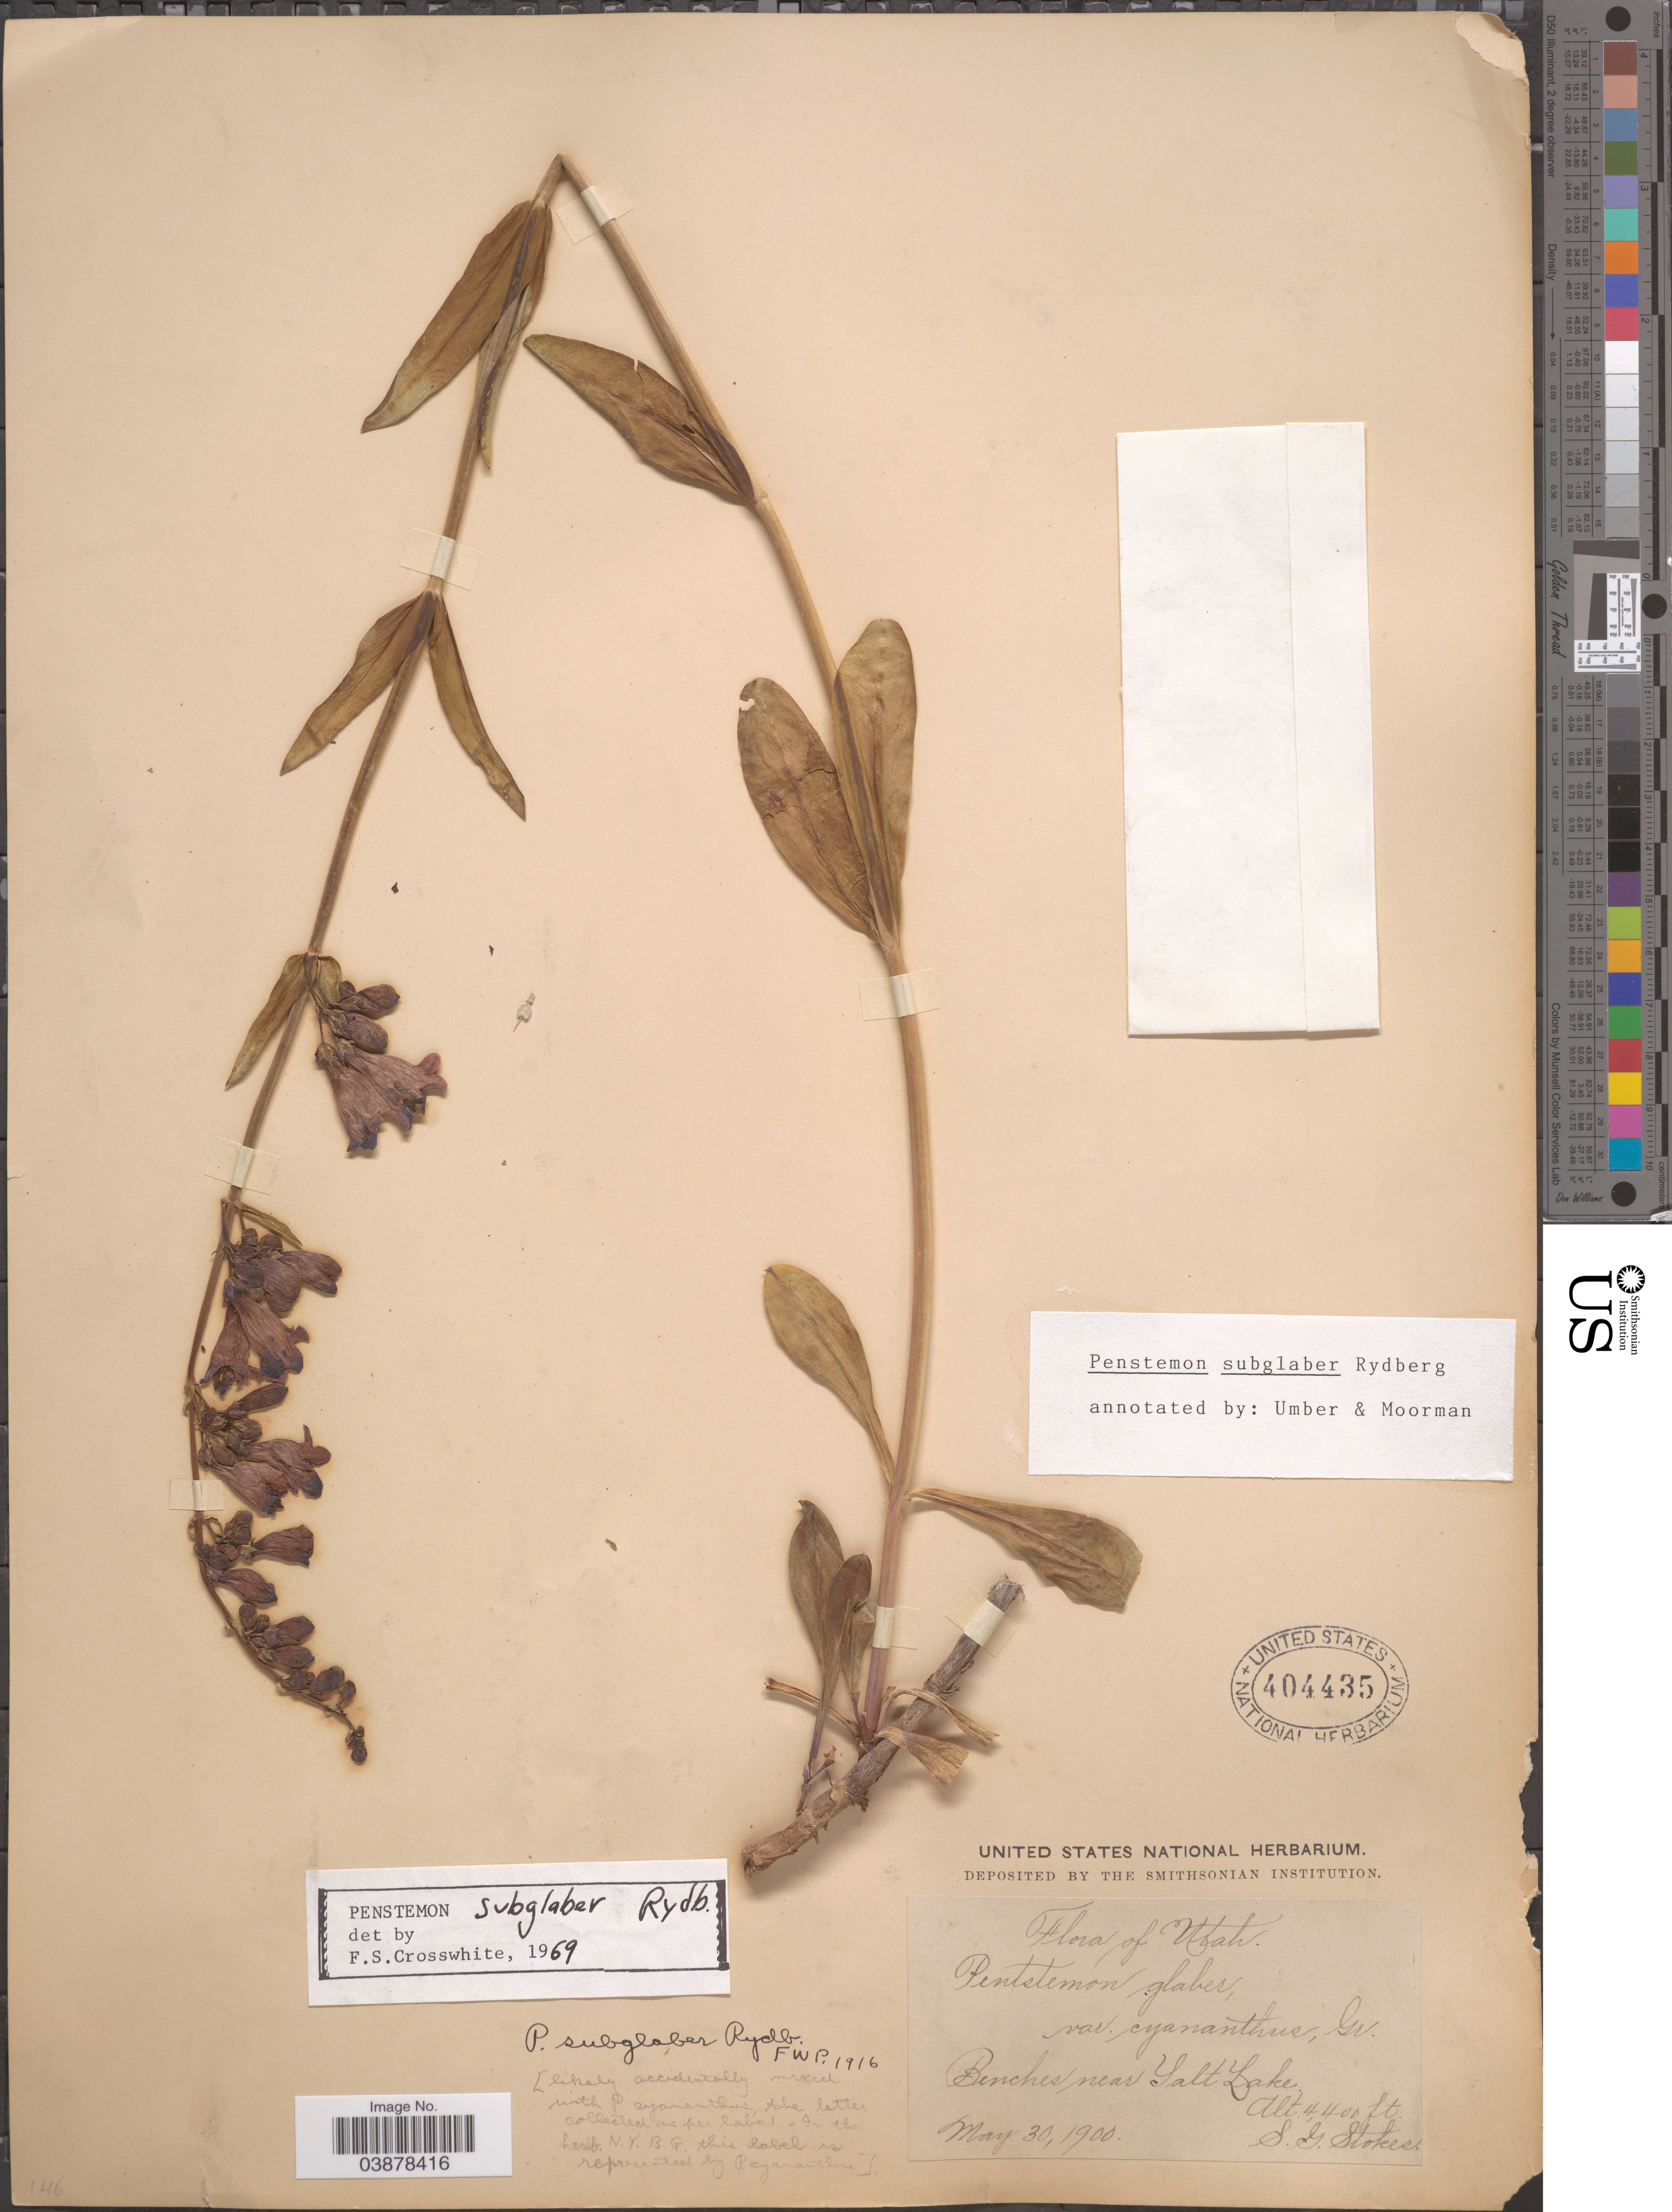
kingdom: Plantae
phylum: Tracheophyta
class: Magnoliopsida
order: Lamiales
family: Plantaginaceae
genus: Penstemon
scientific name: Penstemon subglaber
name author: Rydb.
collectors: S. G. Stokes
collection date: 1900-05-30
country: United States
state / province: Utah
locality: Benches near Yalt Lake.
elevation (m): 1341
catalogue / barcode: US 404435